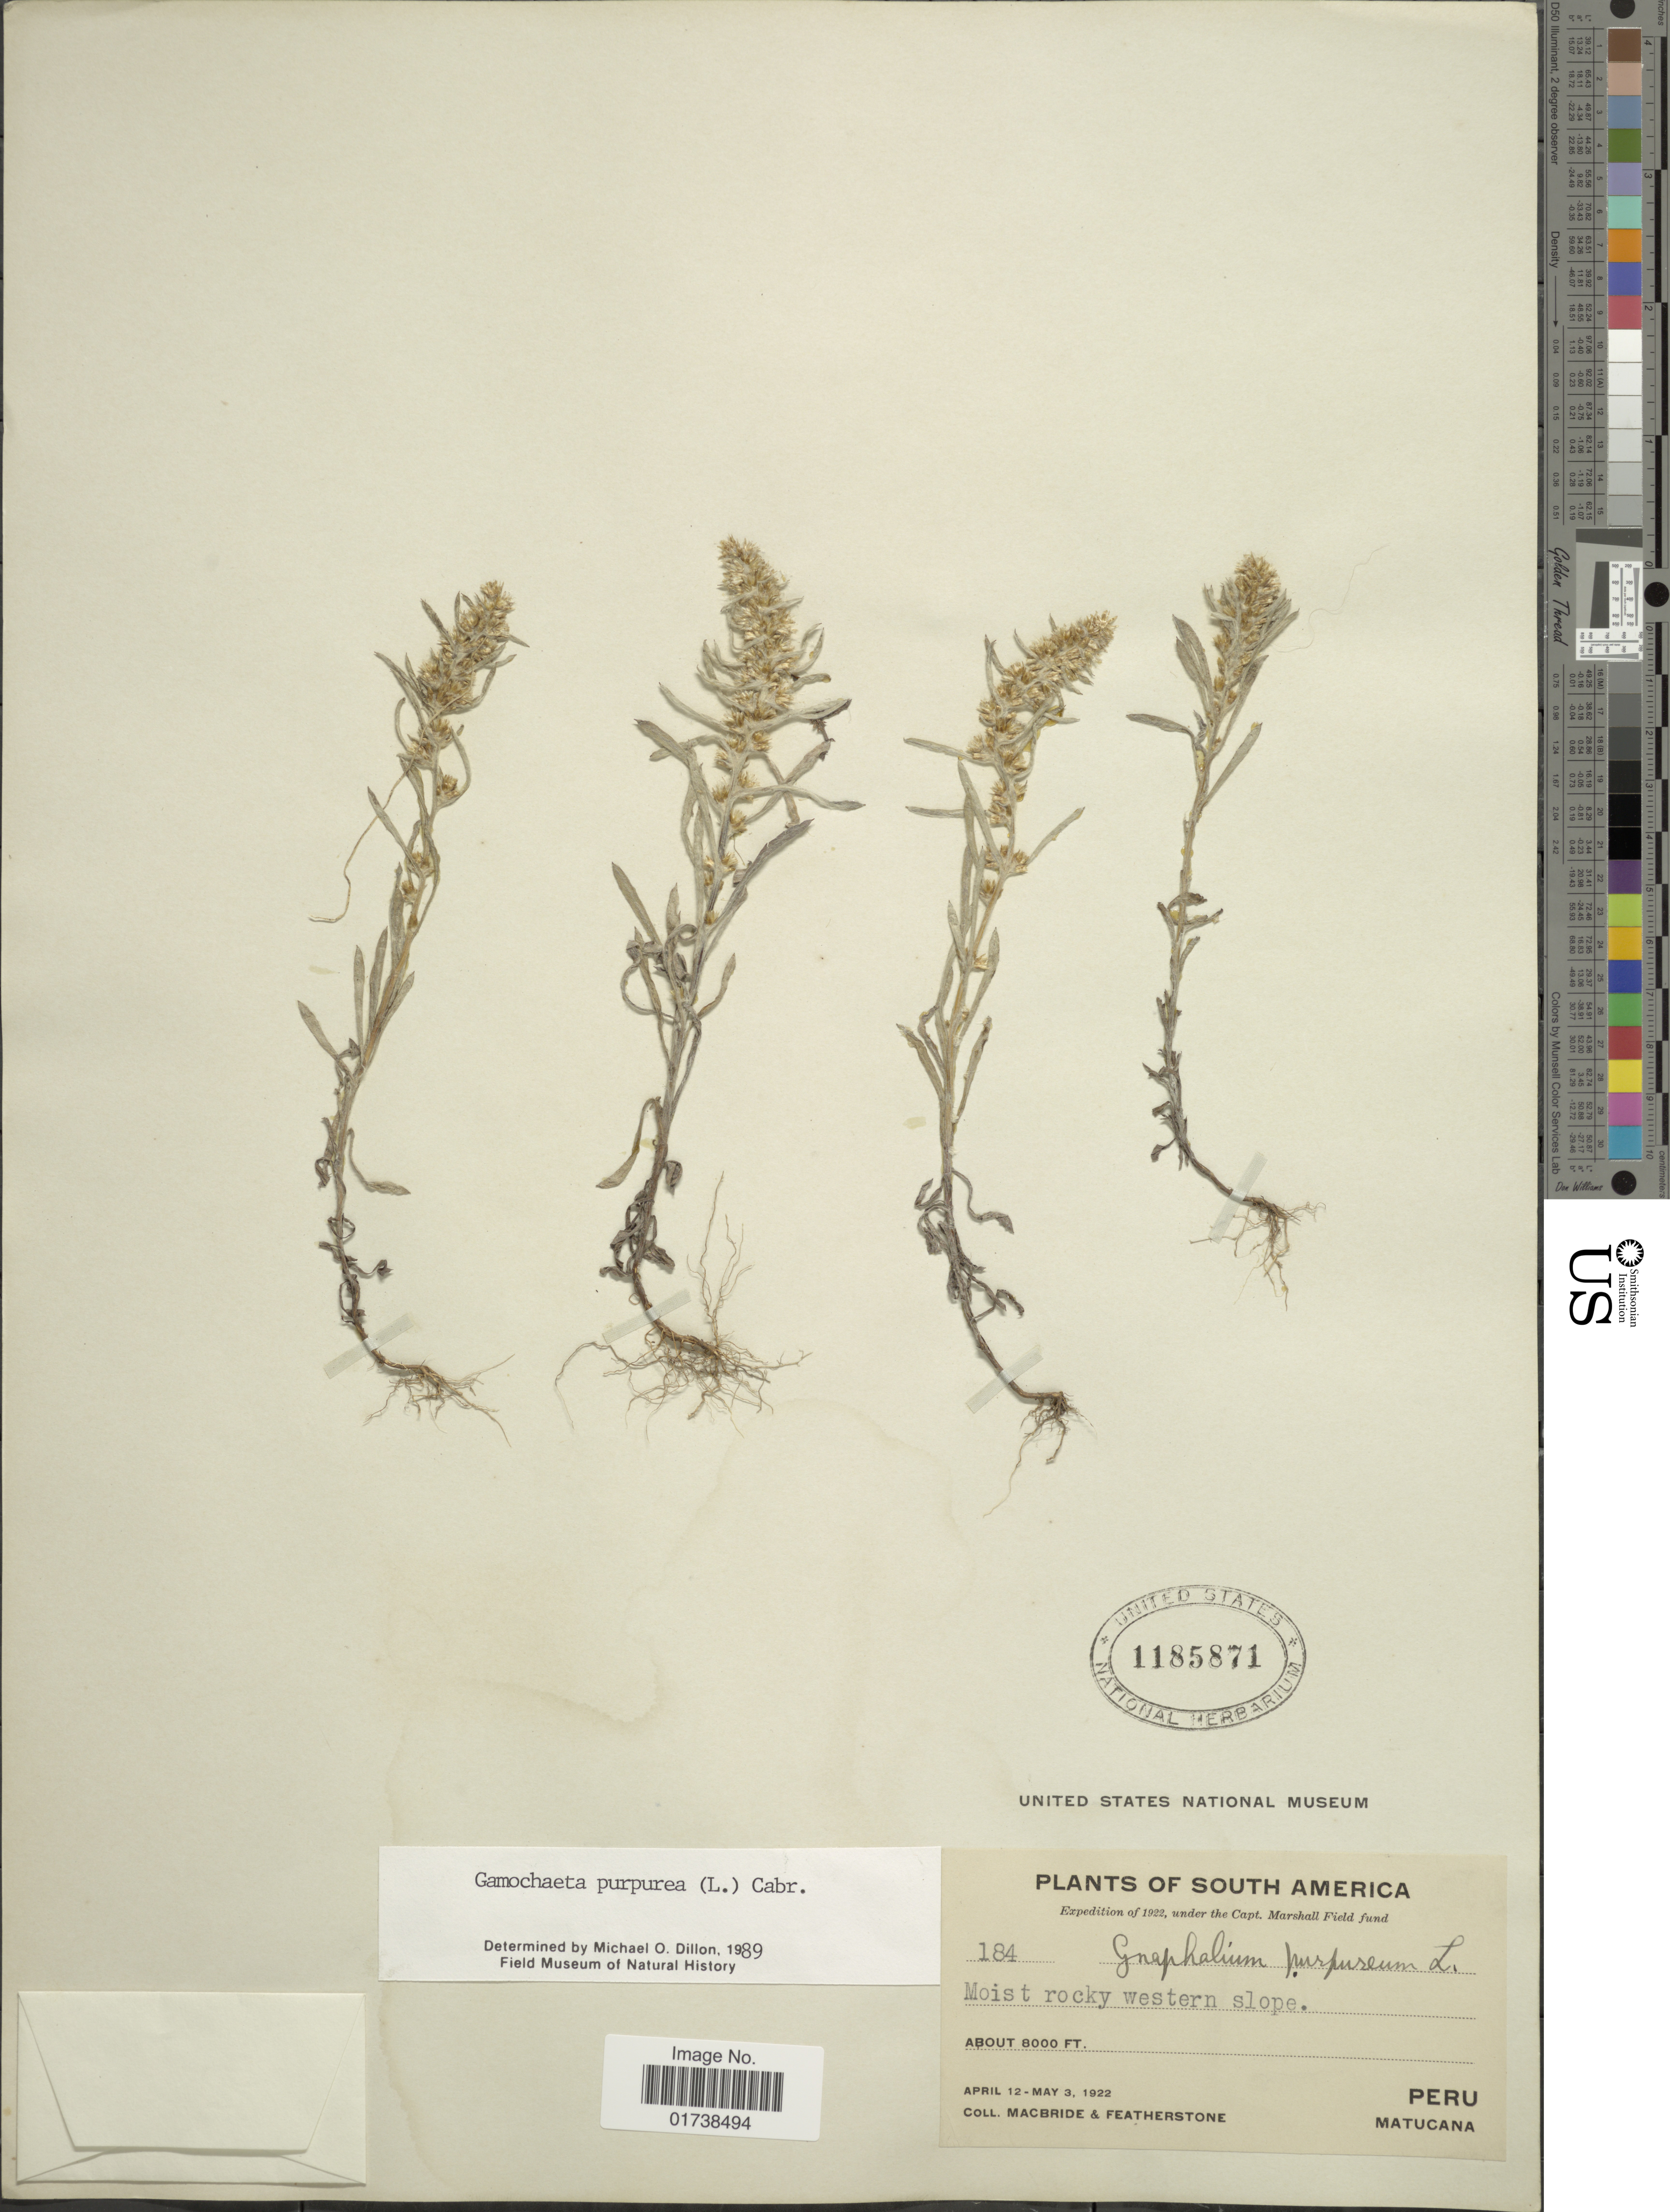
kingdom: Plantae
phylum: Tracheophyta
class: Magnoliopsida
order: Asterales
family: Asteraceae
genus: Gamochaeta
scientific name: Gamochaeta purpurea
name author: (L.) Cabrera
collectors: Macbride, -- & -. Featherstone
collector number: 184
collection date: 1922-04-12/1922-05-03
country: Peru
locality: Matucana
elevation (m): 2438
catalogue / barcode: US 1185871